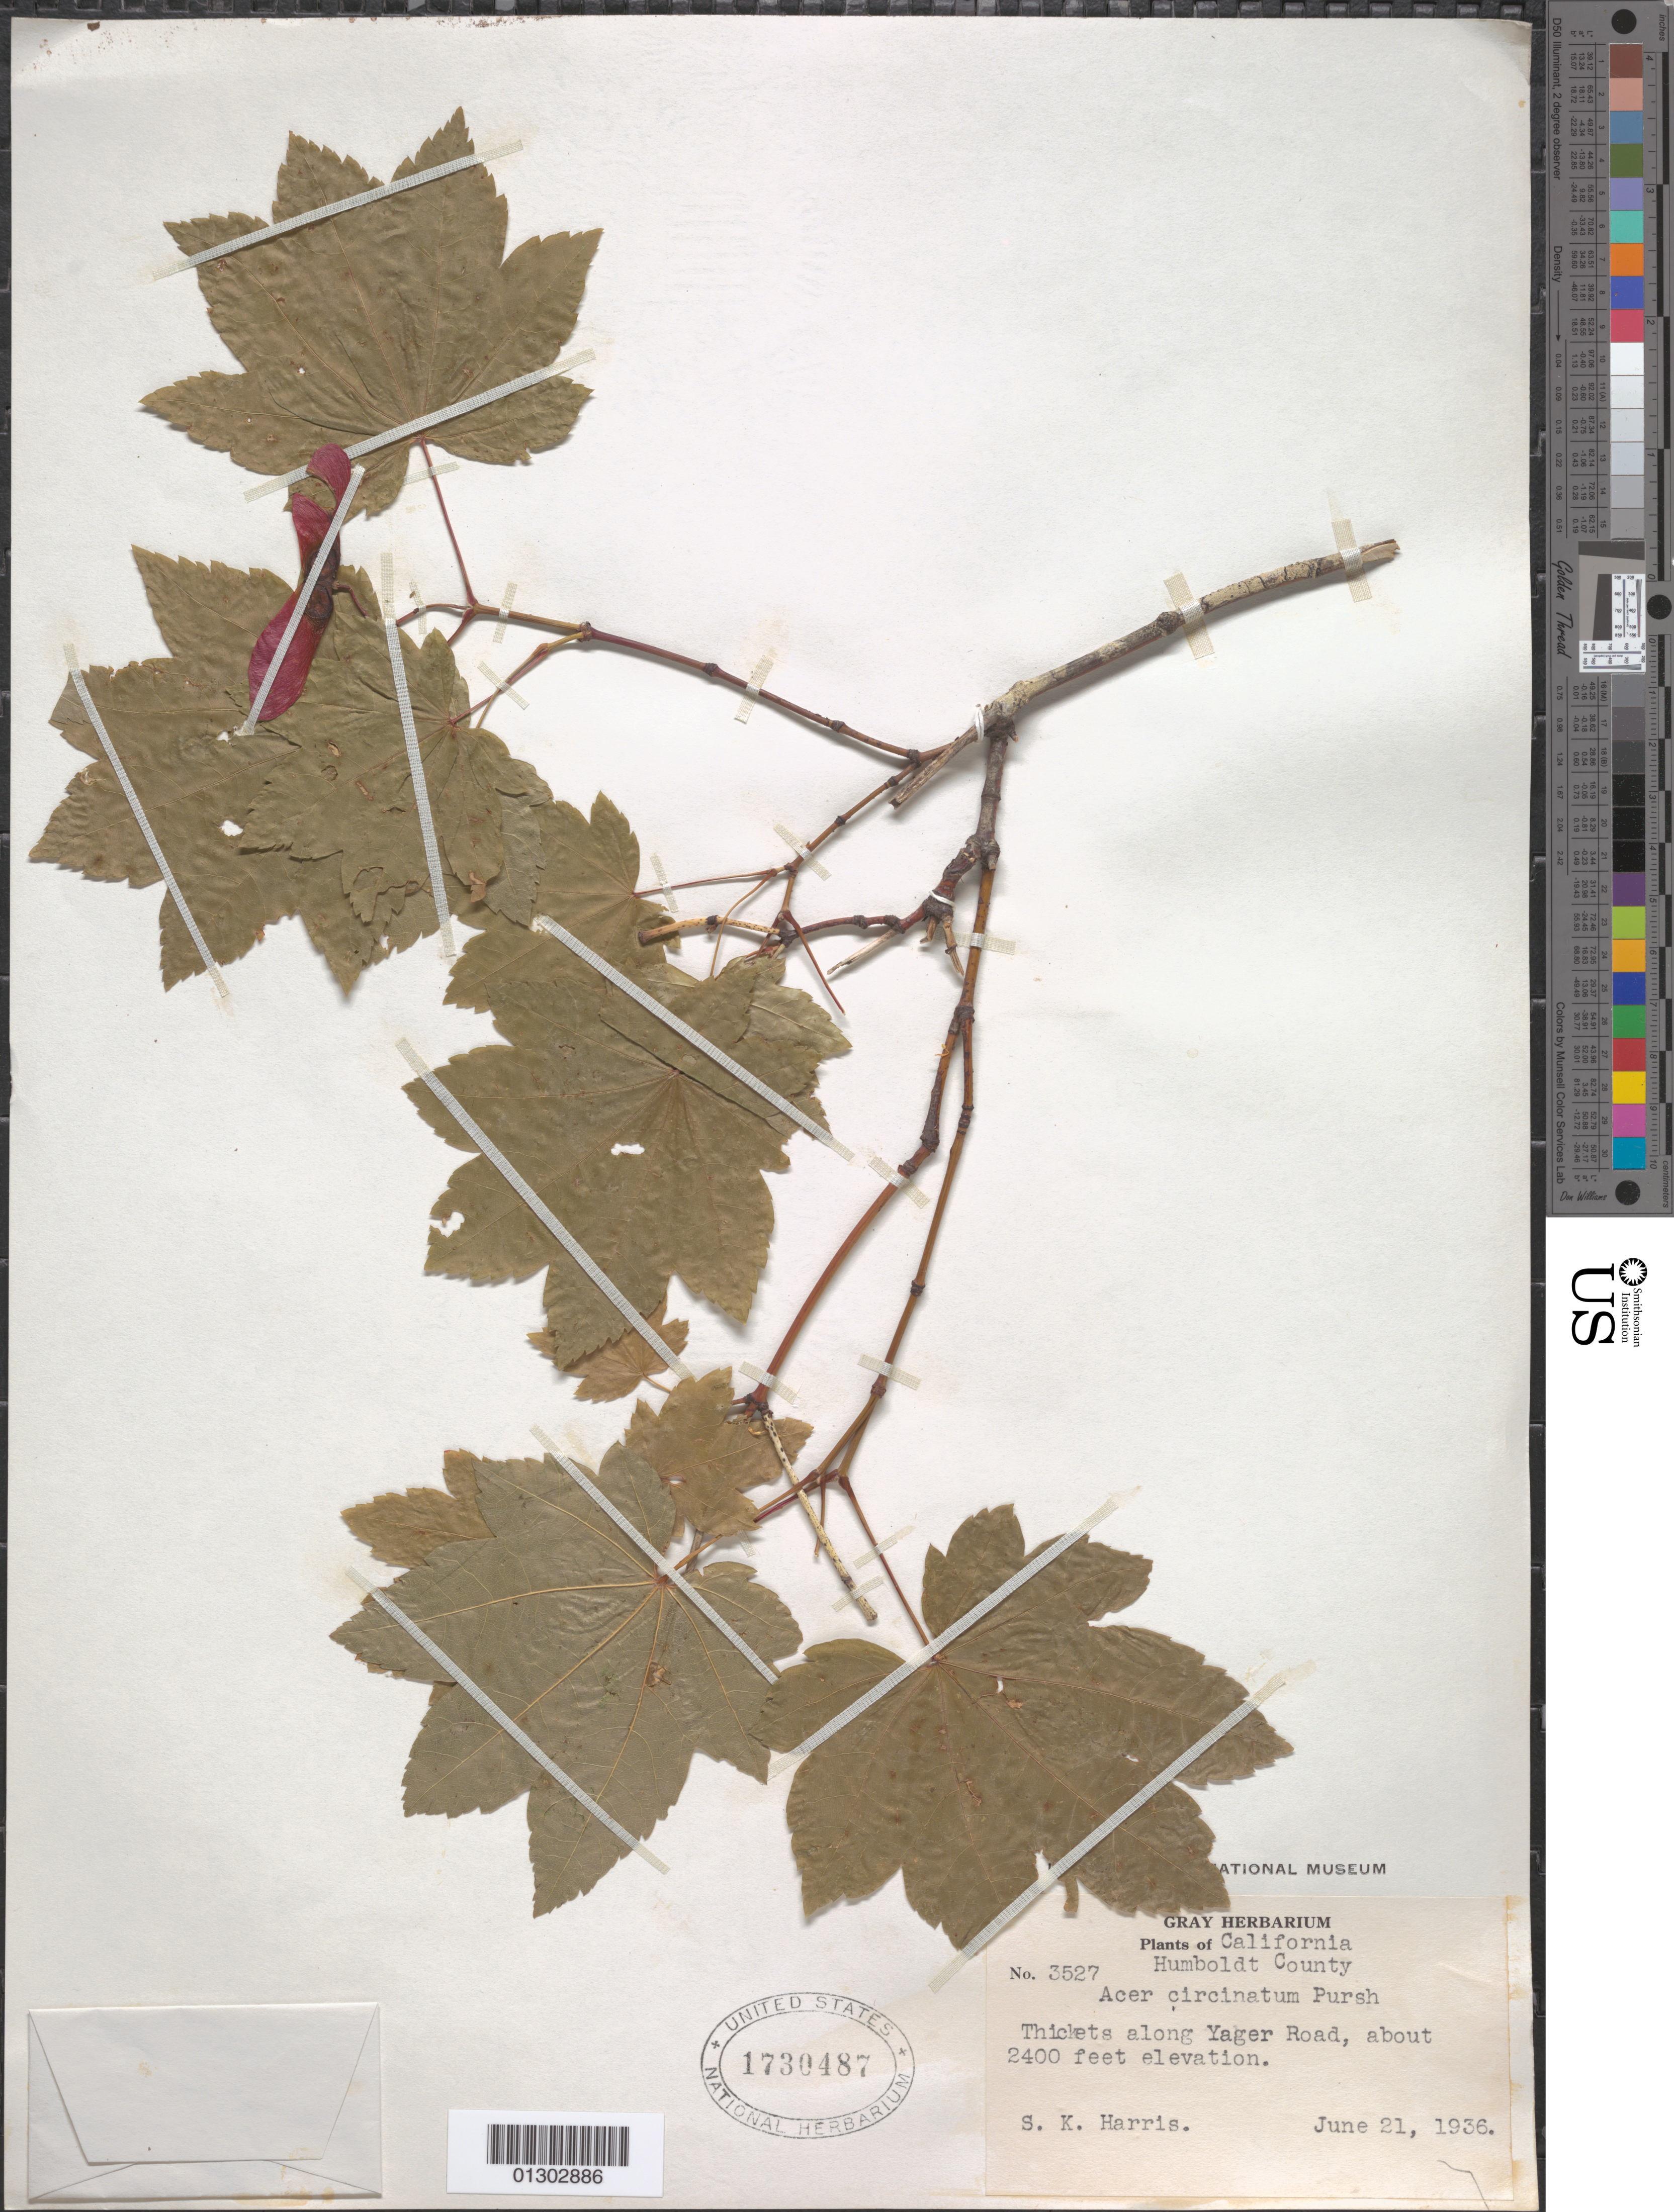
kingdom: Plantae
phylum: Tracheophyta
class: Magnoliopsida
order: Sapindales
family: Sapindaceae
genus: Acer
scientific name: Acer circinatum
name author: Pursh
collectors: S. K. Harris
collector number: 3527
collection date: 1936-06-21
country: United States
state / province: California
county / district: Humboldt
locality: Humboldt County, along Yager Road.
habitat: Thickets along river.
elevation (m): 732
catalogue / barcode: US 1730487